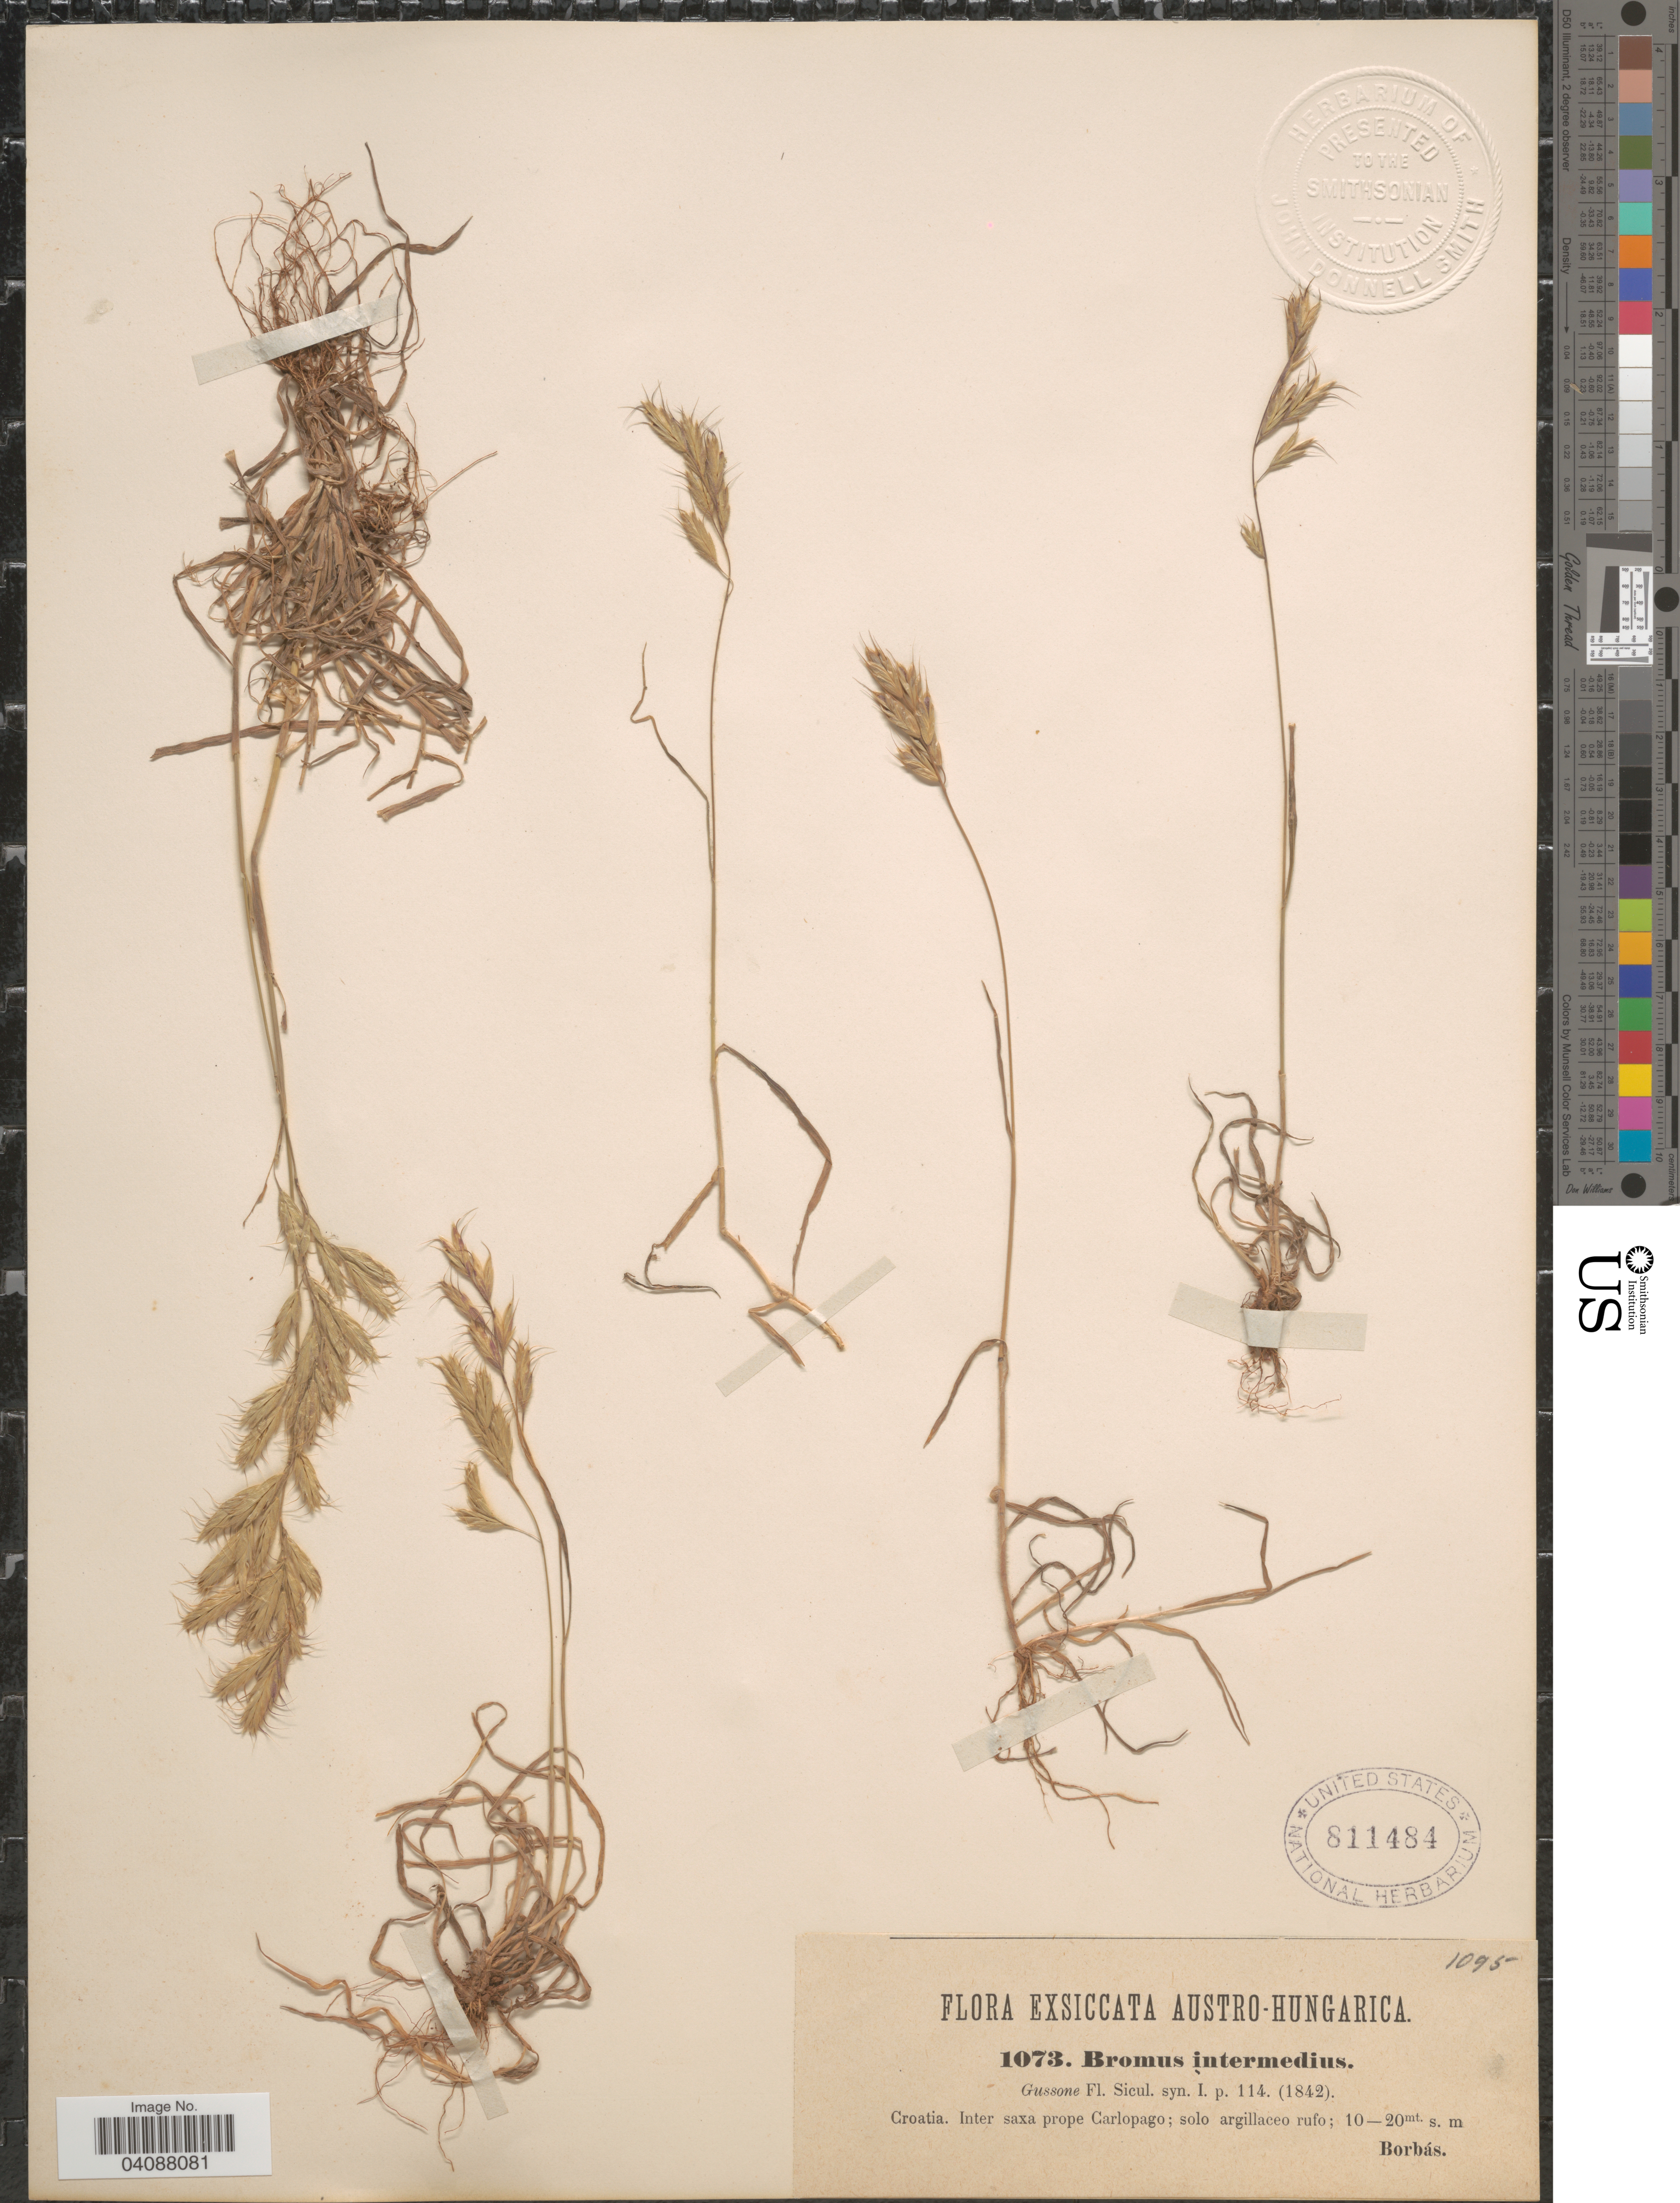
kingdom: Plantae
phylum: Tracheophyta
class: Liliopsida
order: Poales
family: Poaceae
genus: Bromus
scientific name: Bromus intermedius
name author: Gussone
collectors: V. von Borbás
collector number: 1073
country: Croatia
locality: Inter saxa prope Carlopago.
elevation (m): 10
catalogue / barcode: US 811484